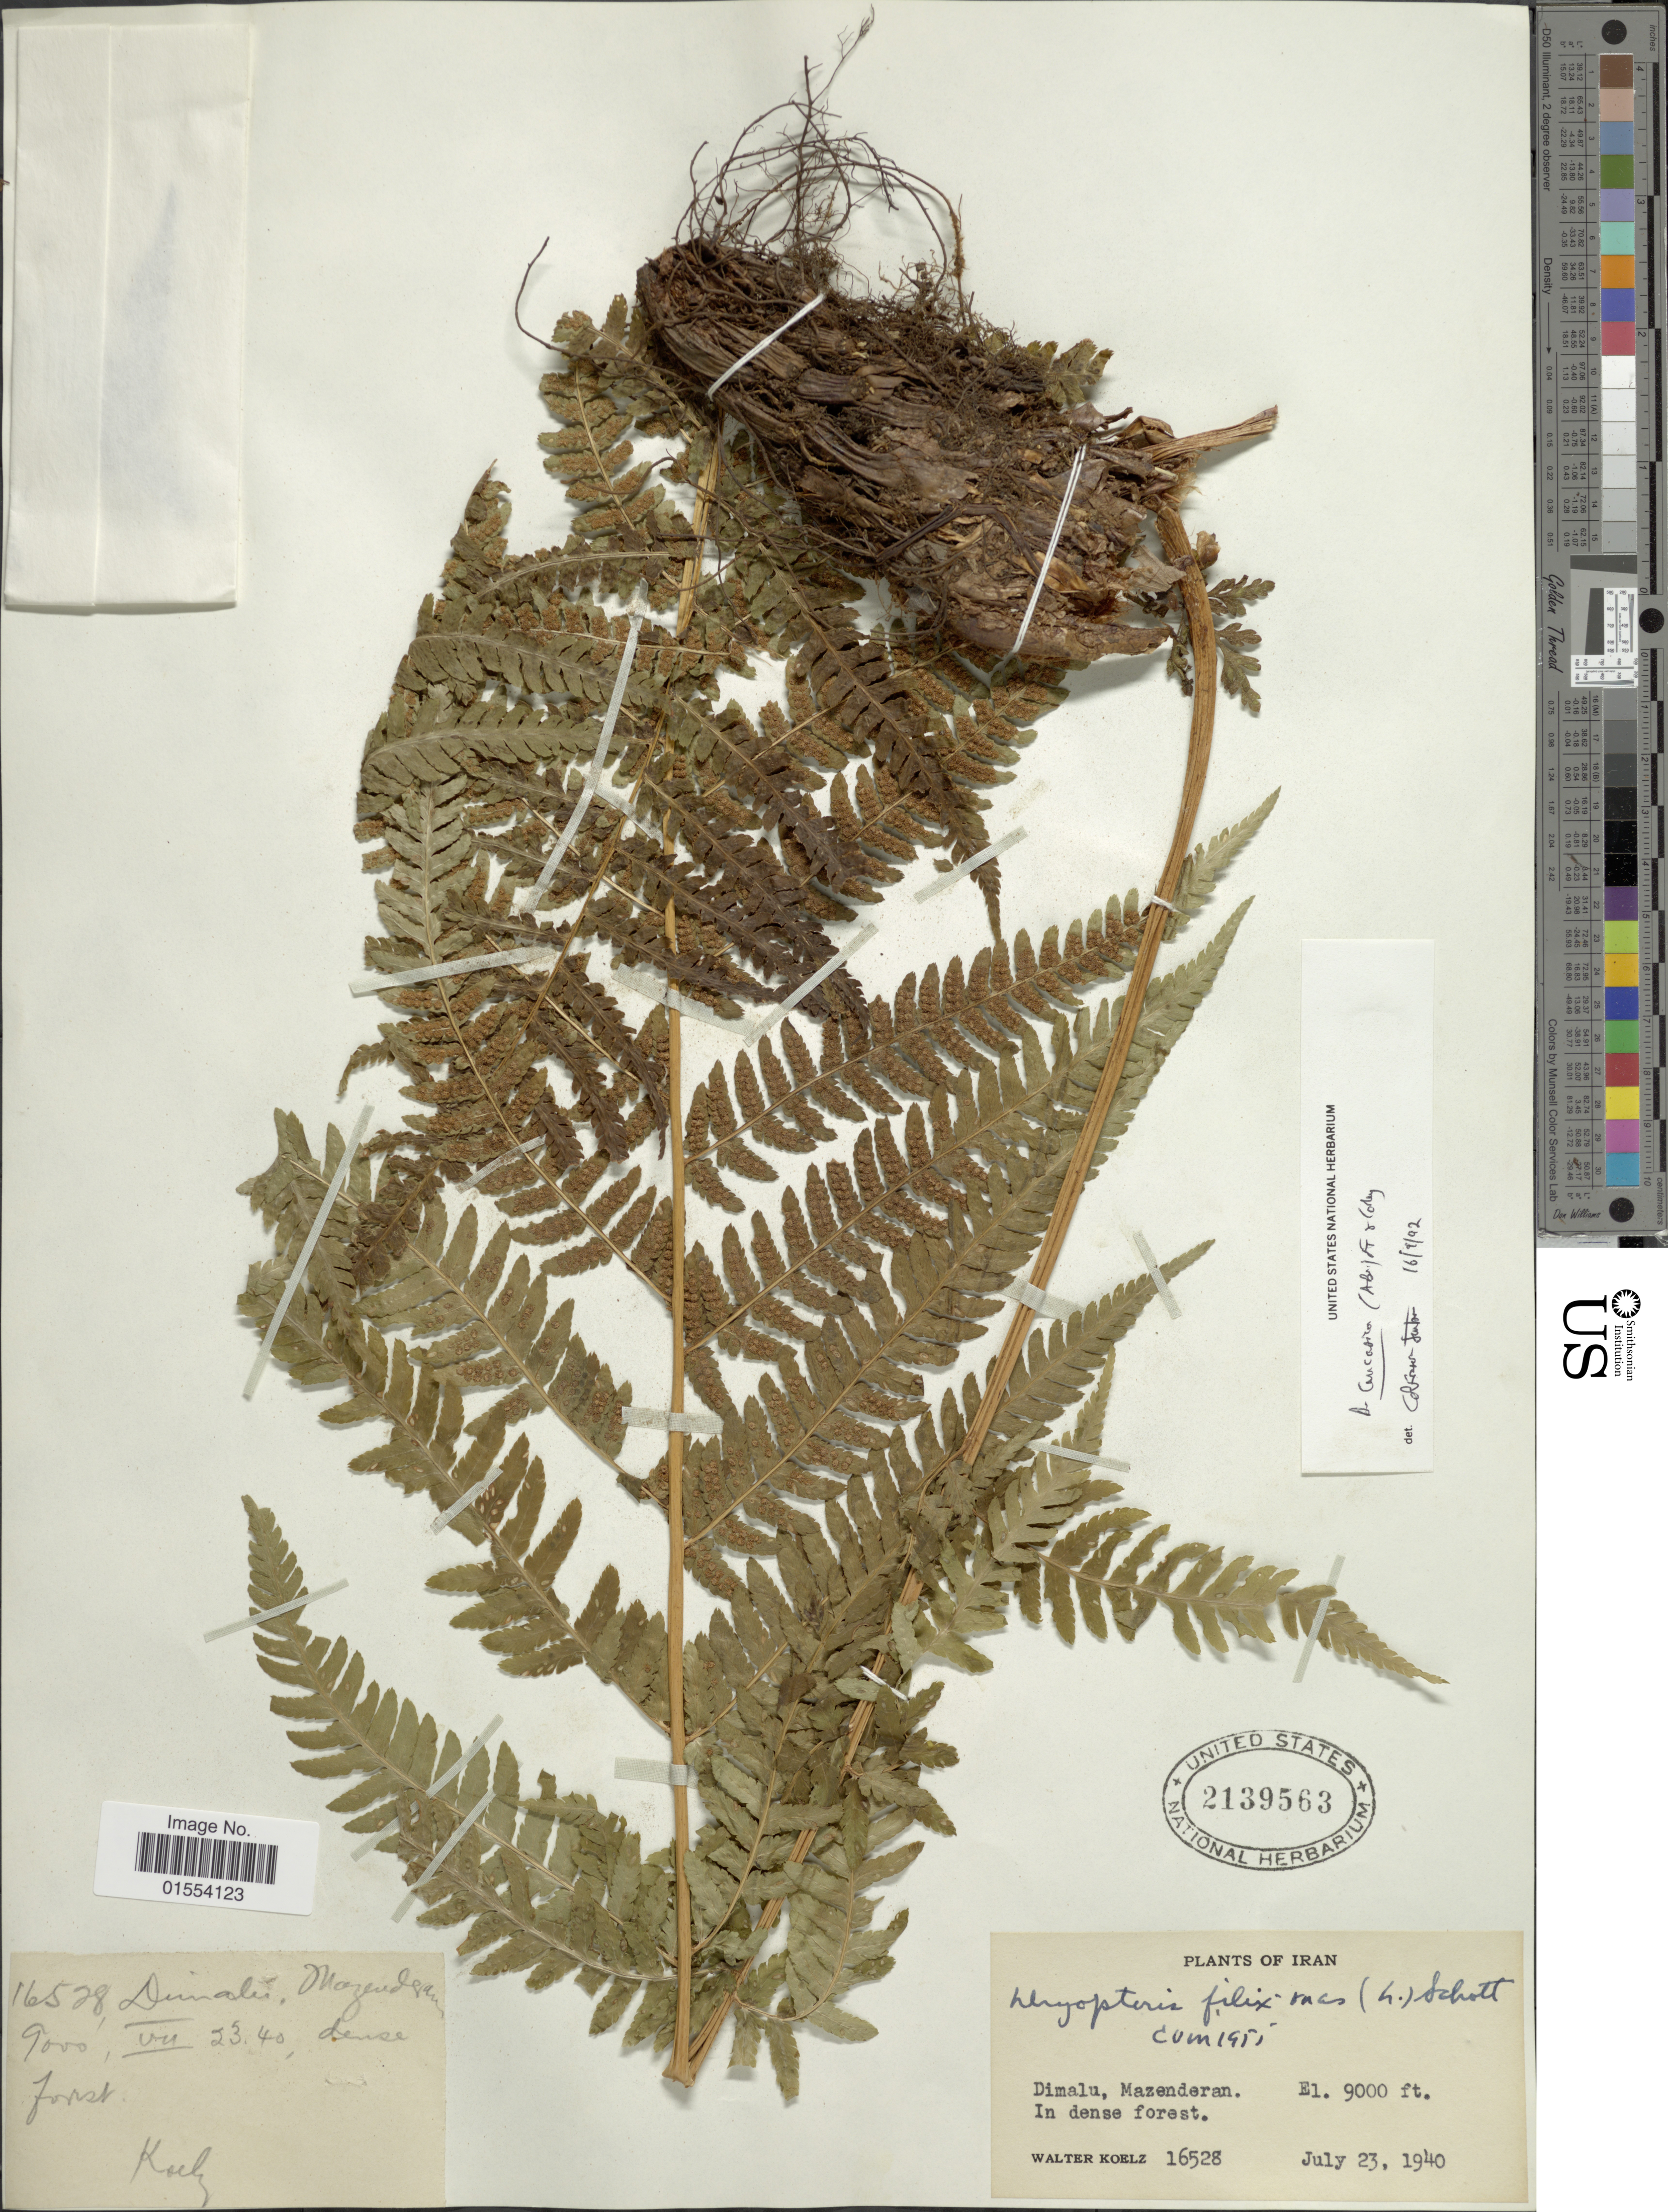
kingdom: Plantae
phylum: Tracheophyta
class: Polypodiopsida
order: Polypodiales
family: Dryopteridaceae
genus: Dryopteris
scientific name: Dryopteris filix-mas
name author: (L.) Schott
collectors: W. N. Koelz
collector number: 16528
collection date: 1940-07-23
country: Iran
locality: Iran, Dimalu, Mazenderan.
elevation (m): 2743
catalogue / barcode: US 2139563